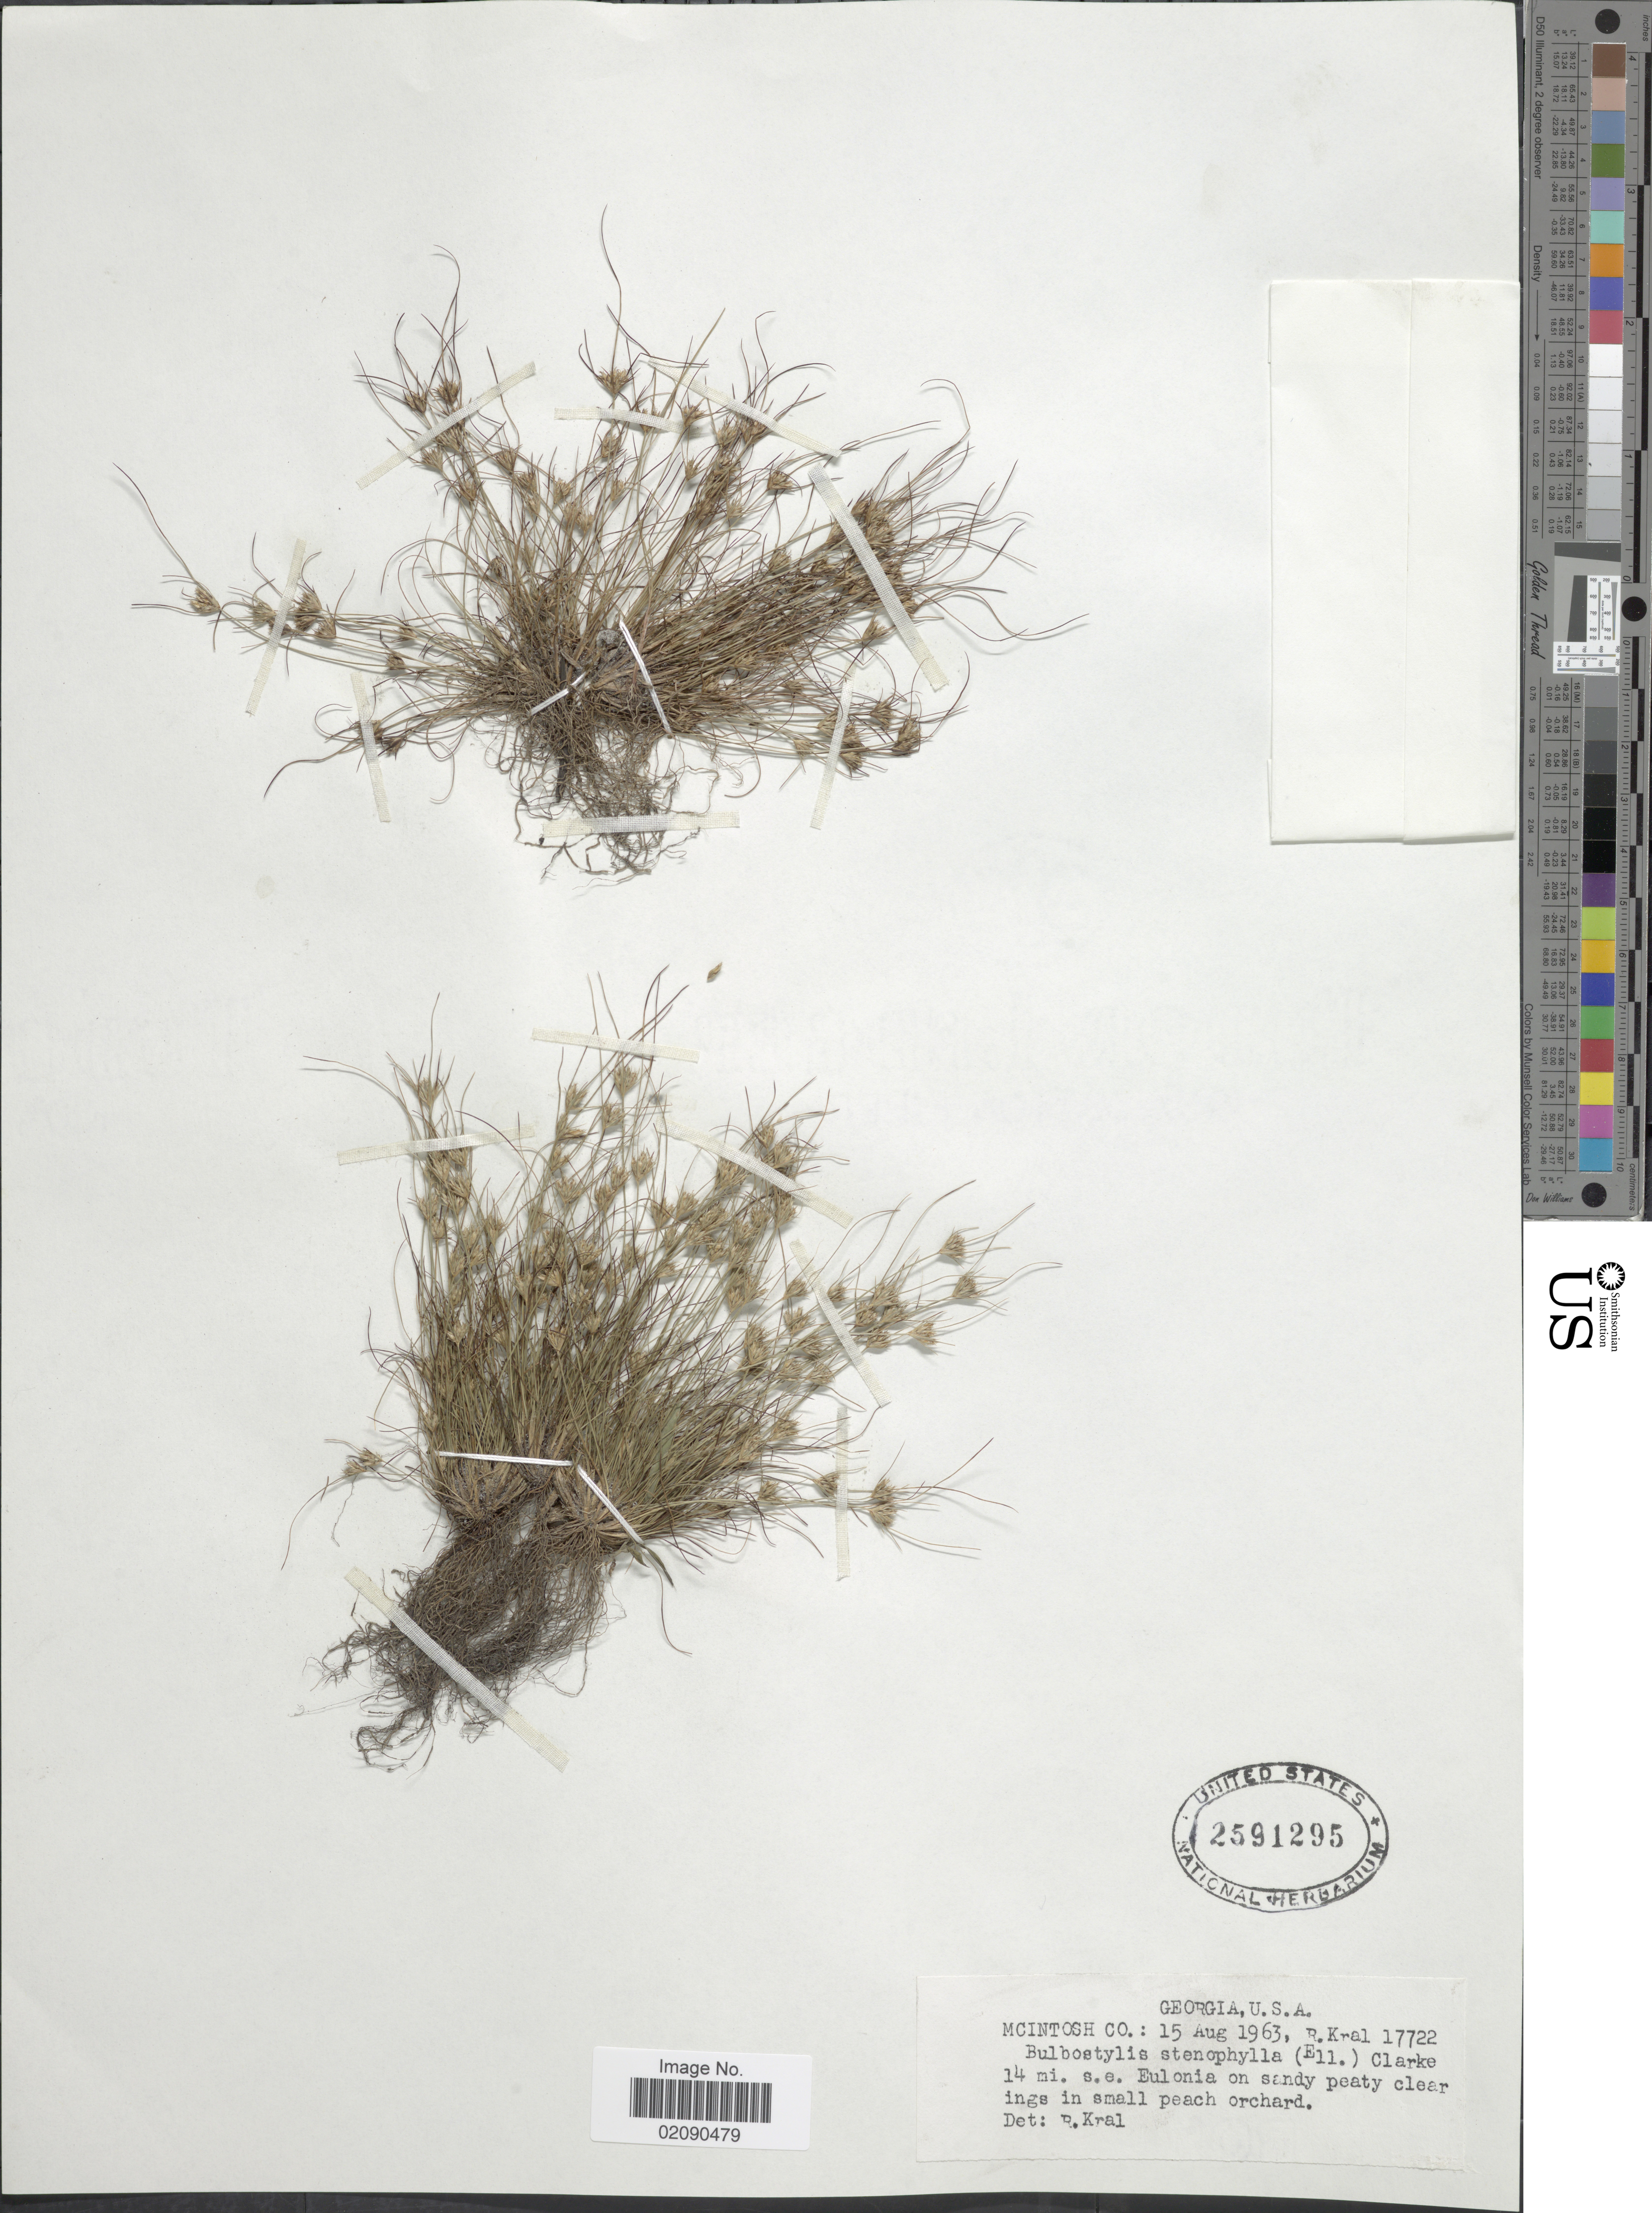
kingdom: Plantae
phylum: Tracheophyta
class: Liliopsida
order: Poales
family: Cyperaceae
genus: Bulbostylis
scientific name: Bulbostylis stenophylla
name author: (Elliott) C.B. Clarke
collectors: R. Kral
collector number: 17722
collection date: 1963-08-15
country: United States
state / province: Georgia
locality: McIntosh Co; 14 mi s.e. Eulonia on sandy peaty clearings in small peach orchard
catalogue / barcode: US 2591295